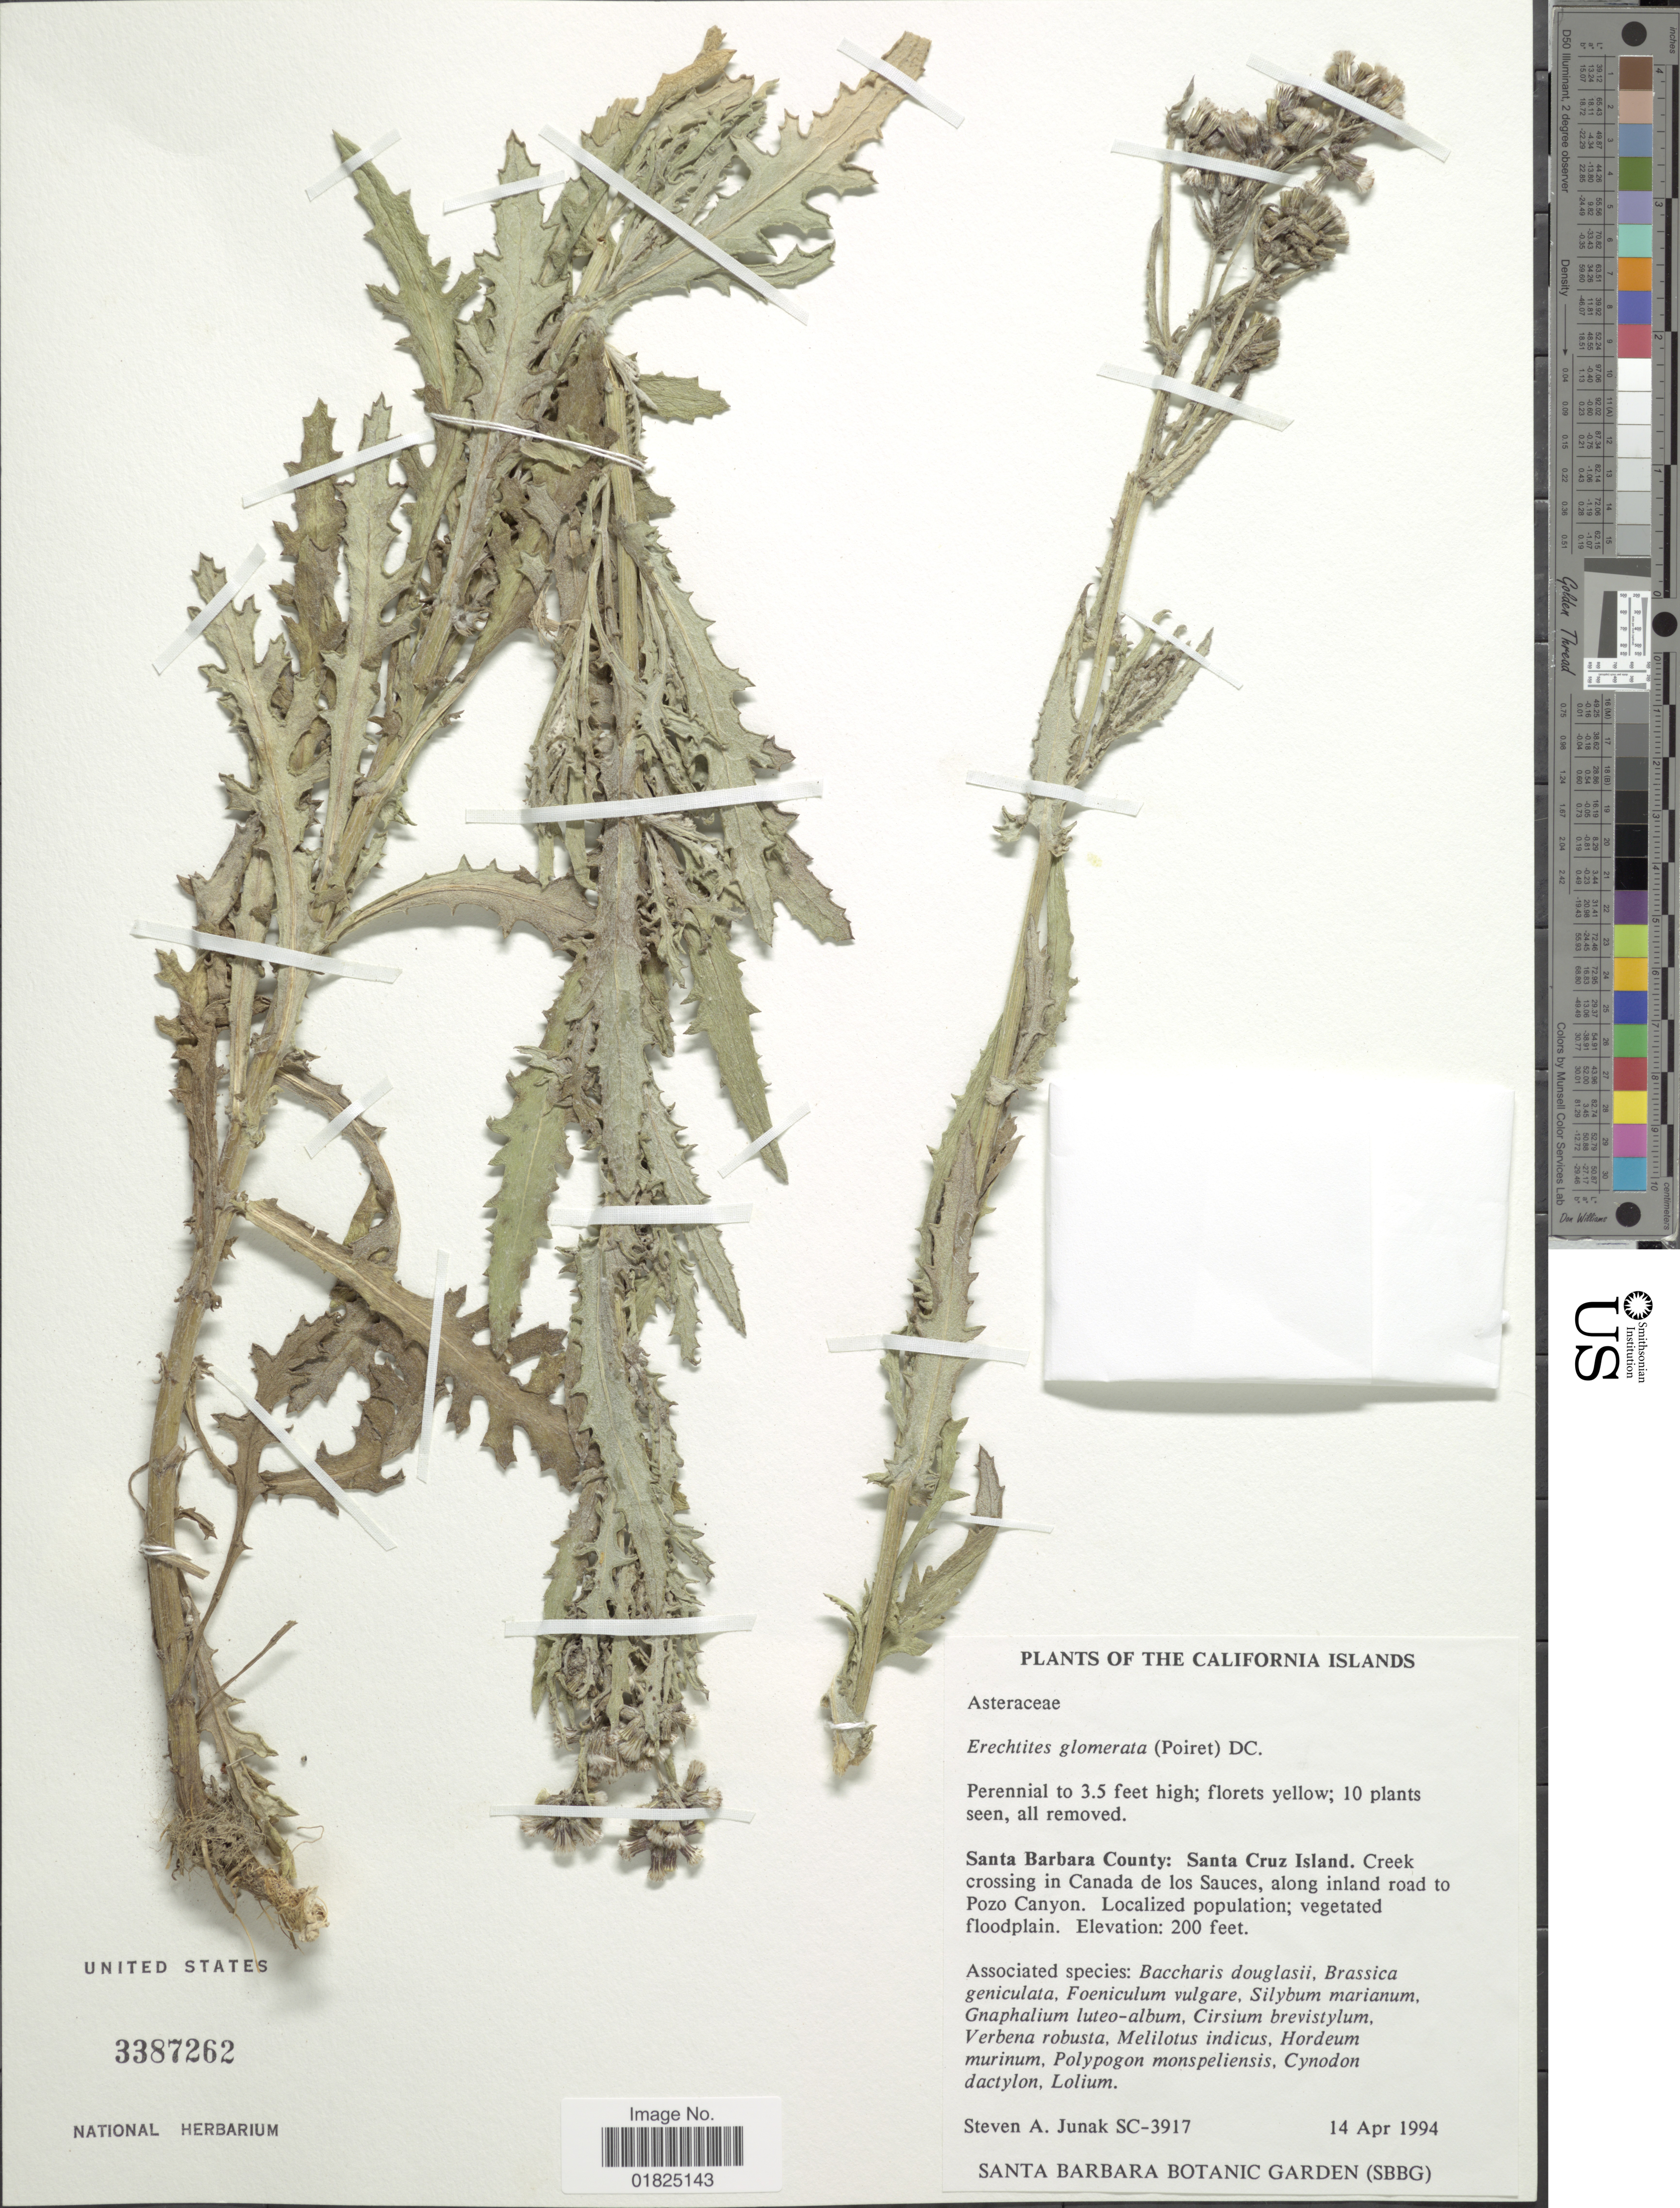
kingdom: Plantae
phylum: Tracheophyta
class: Magnoliopsida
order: Asterales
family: Asteraceae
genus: Erechtites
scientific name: Erechtites glomeratus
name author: (Desf. ex Poir.) DC.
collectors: S. Junak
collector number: SC-3917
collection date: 1994-04-14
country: United States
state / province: California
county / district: Santa Barbara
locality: The California Islands, Santa Barbara County: Santa Cruz Island. Creek crossing in canada de los Sauces, along inland road to Pozo Canyon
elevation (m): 61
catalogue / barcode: US 3387262